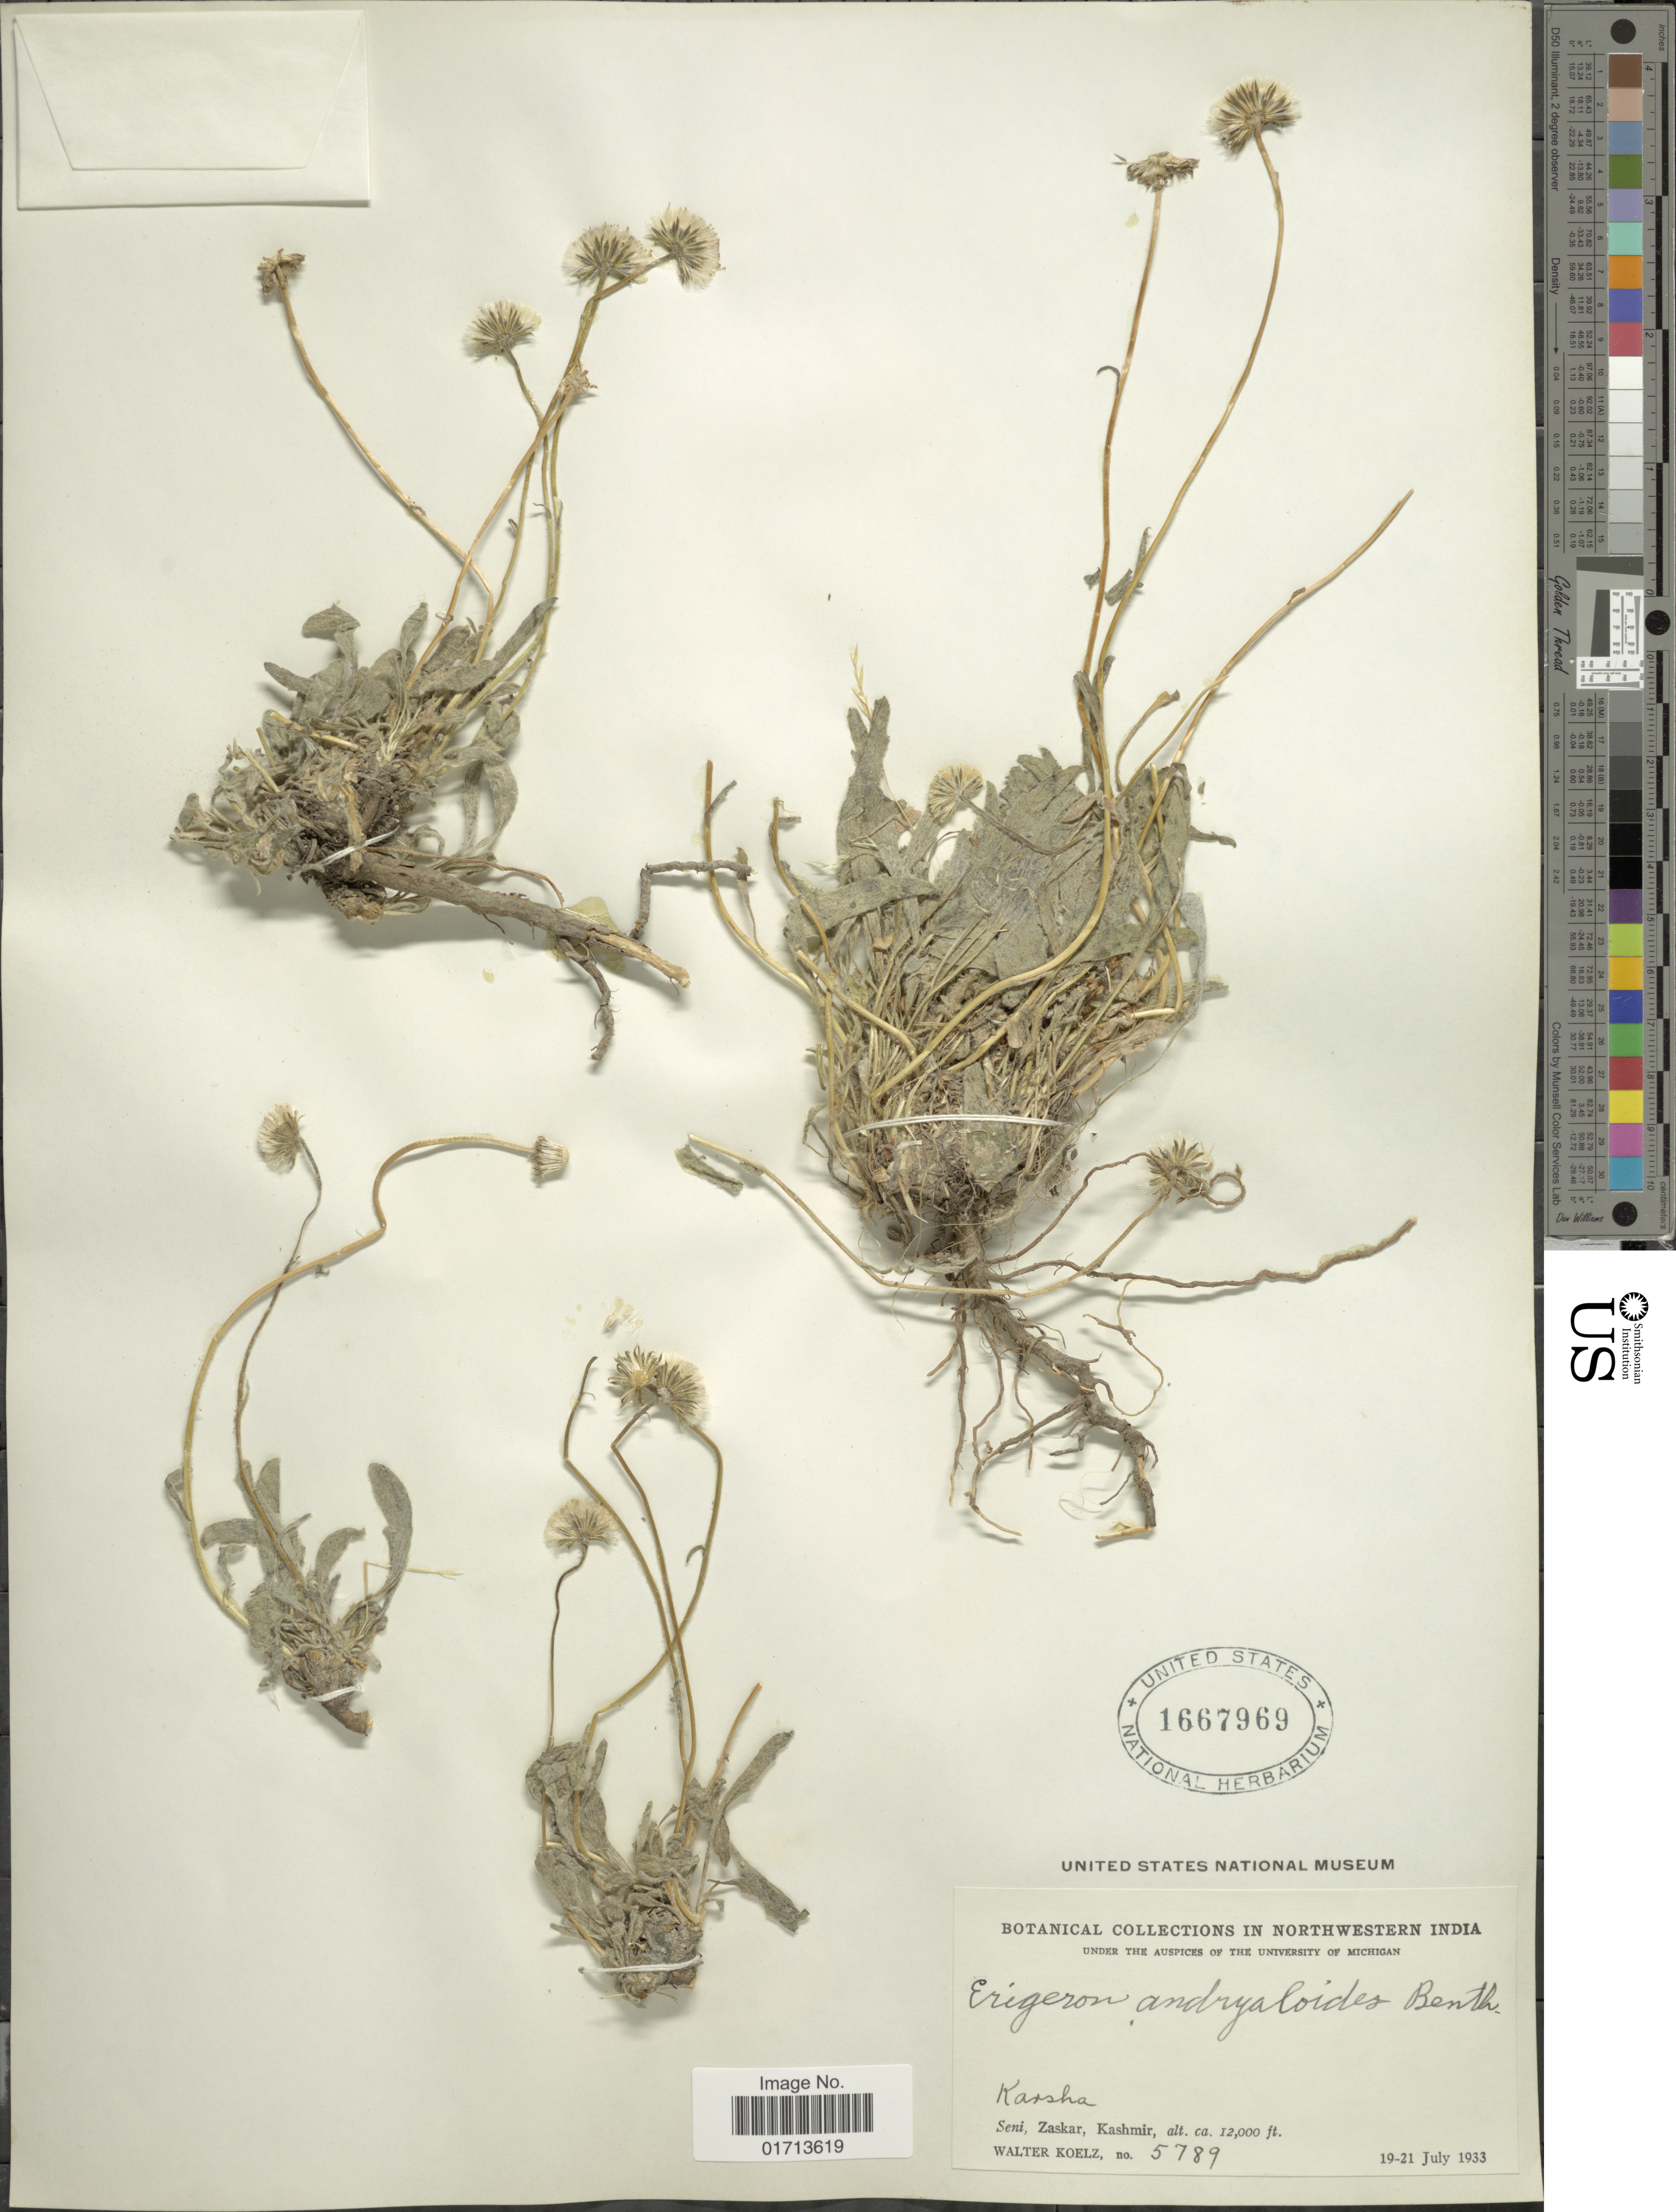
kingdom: Plantae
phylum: Tracheophyta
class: Magnoliopsida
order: Asterales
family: Asteraceae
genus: Psychrogeton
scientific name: Psychrogeton andryaloides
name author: (DC.) Novopokr. ex Krasch.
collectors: W. N. Koelz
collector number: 5789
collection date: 1933-07-19/1933-07-21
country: India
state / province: Jammu and Kashmir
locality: Northwestern India, Seni, Zaskar, Kashmir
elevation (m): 3658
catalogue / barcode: US 1667969